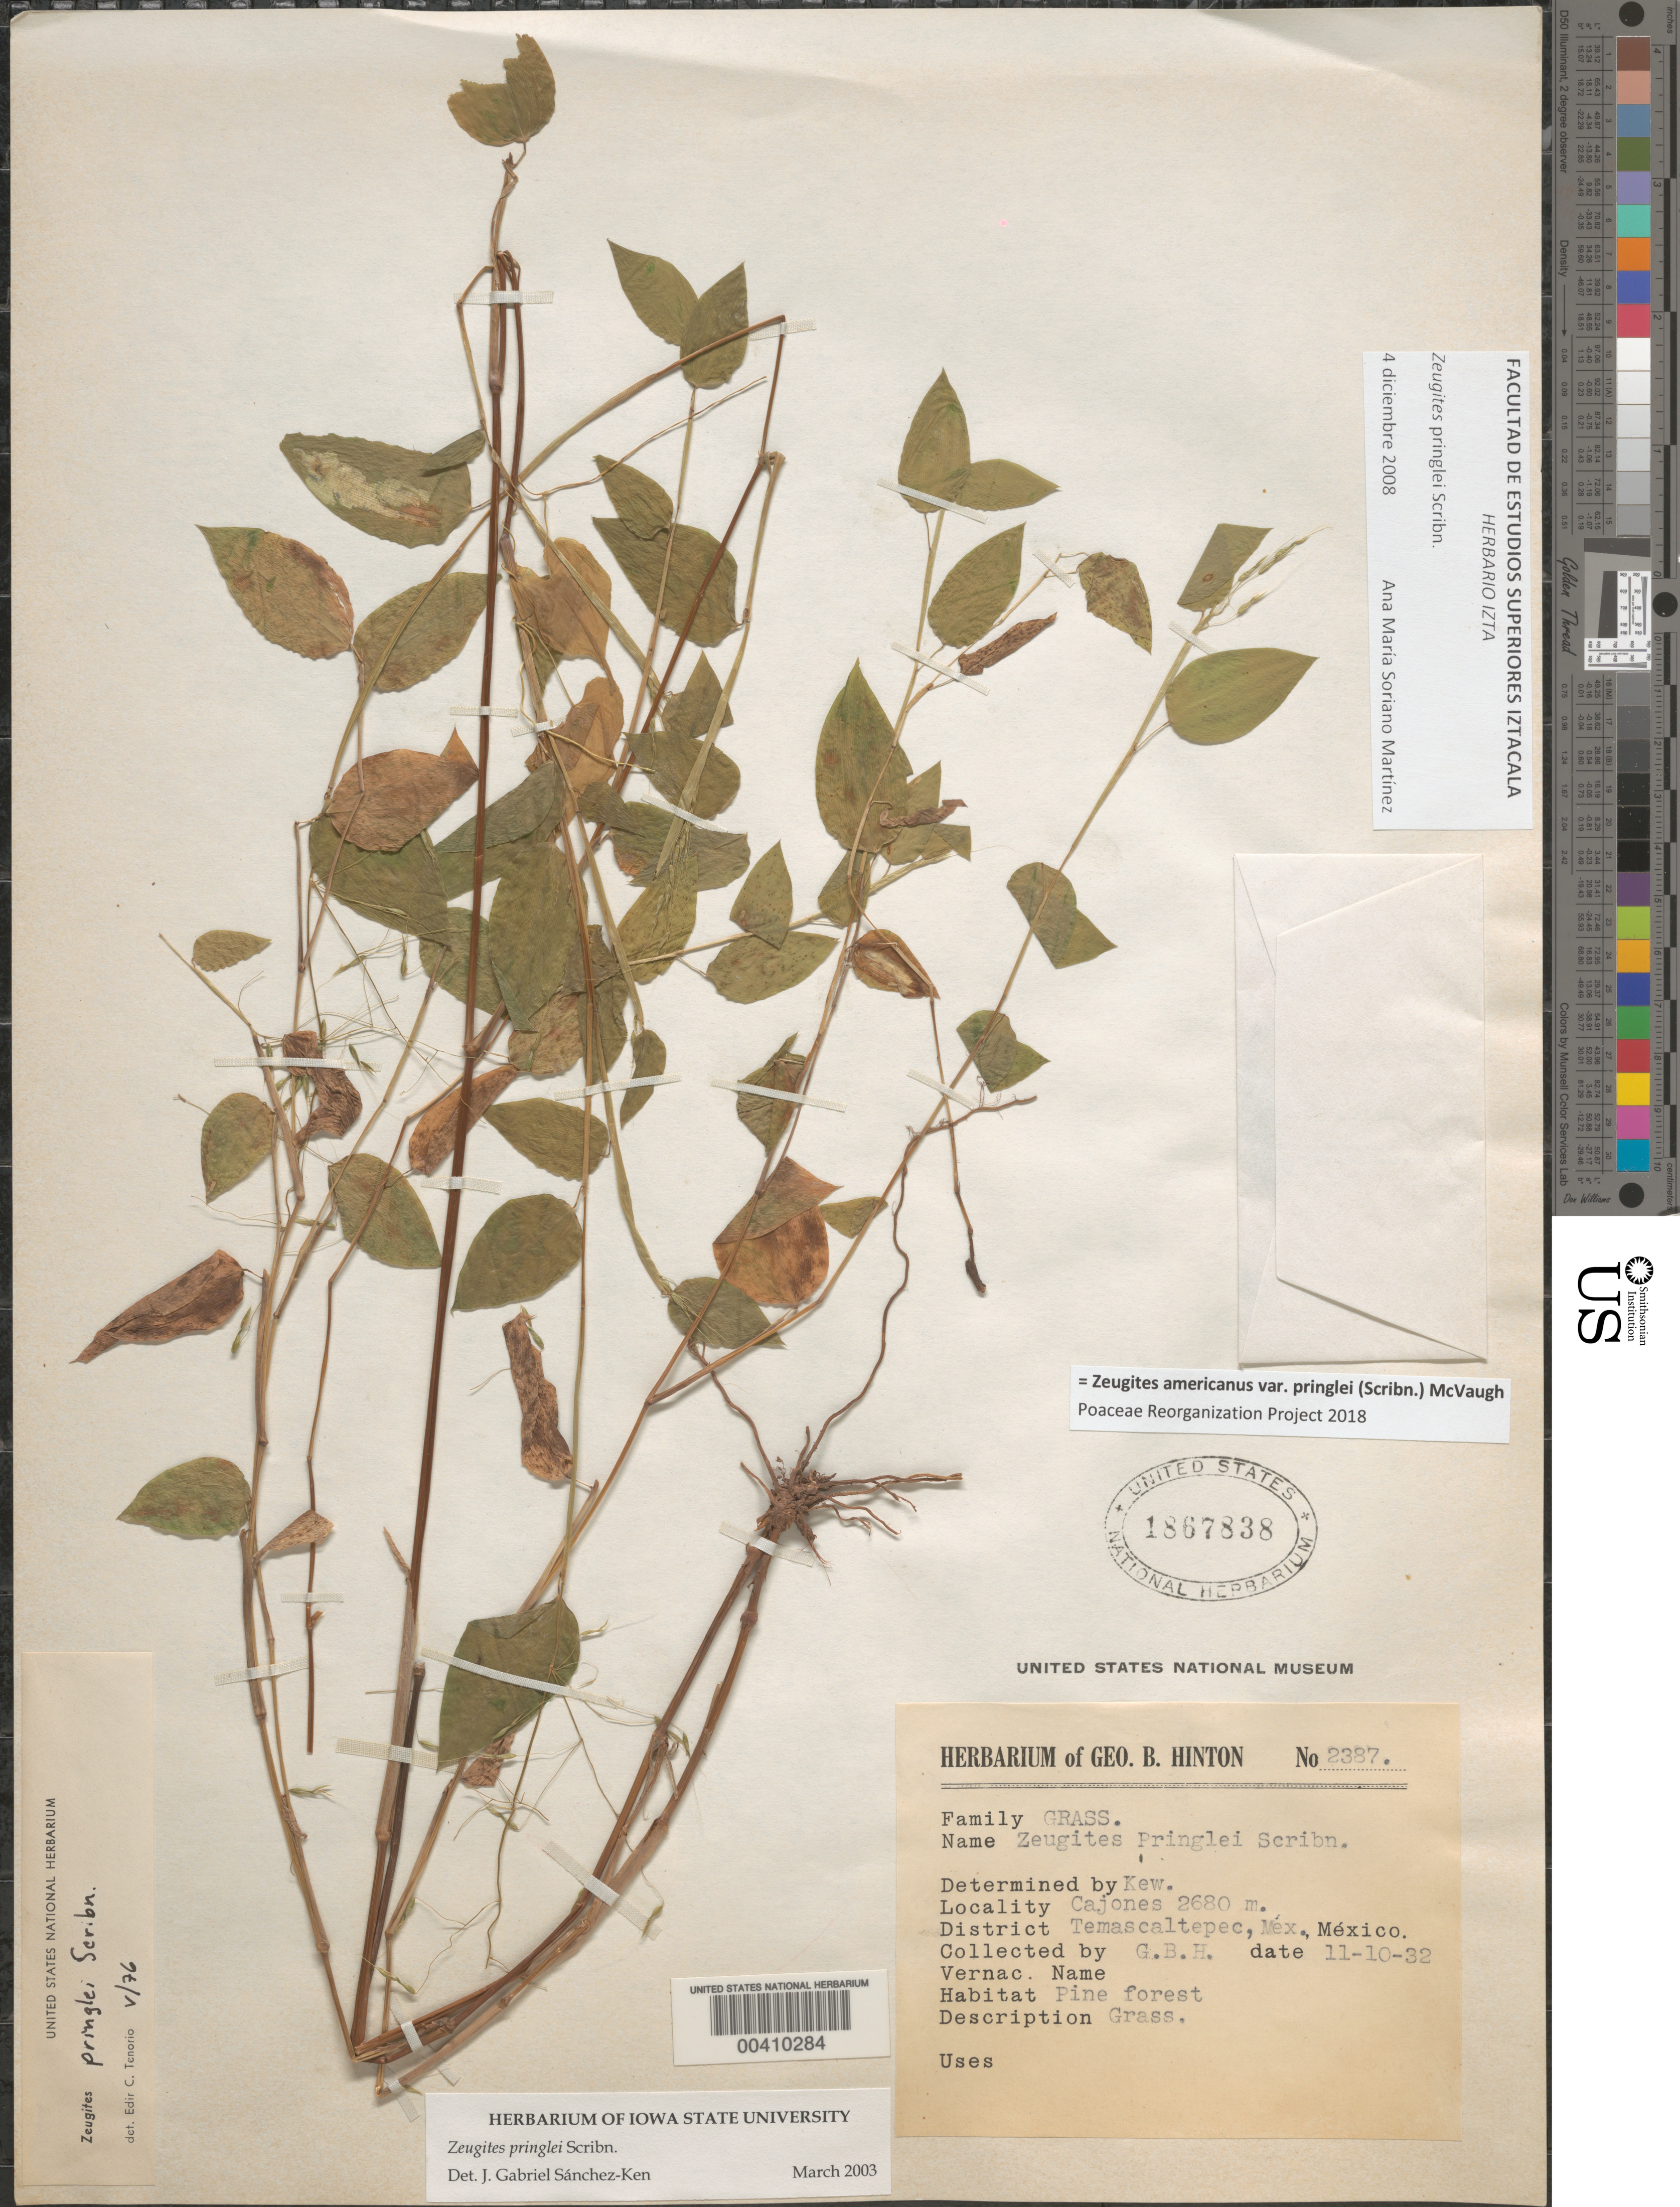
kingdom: Plantae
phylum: Tracheophyta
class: Liliopsida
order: Poales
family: Poaceae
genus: Zeugites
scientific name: Zeugites americanus var. pringlei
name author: (Scribn.) McVaugh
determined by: Poaceae Reorganization Project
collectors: G. B. Hinton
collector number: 2387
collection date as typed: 11 Oct 1932 or 10 Nov 1932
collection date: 1932-10-11 or 1932-11-10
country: Mexico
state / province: México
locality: Cajones, Temascaltepec Dist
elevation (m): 2680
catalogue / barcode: US 1867838